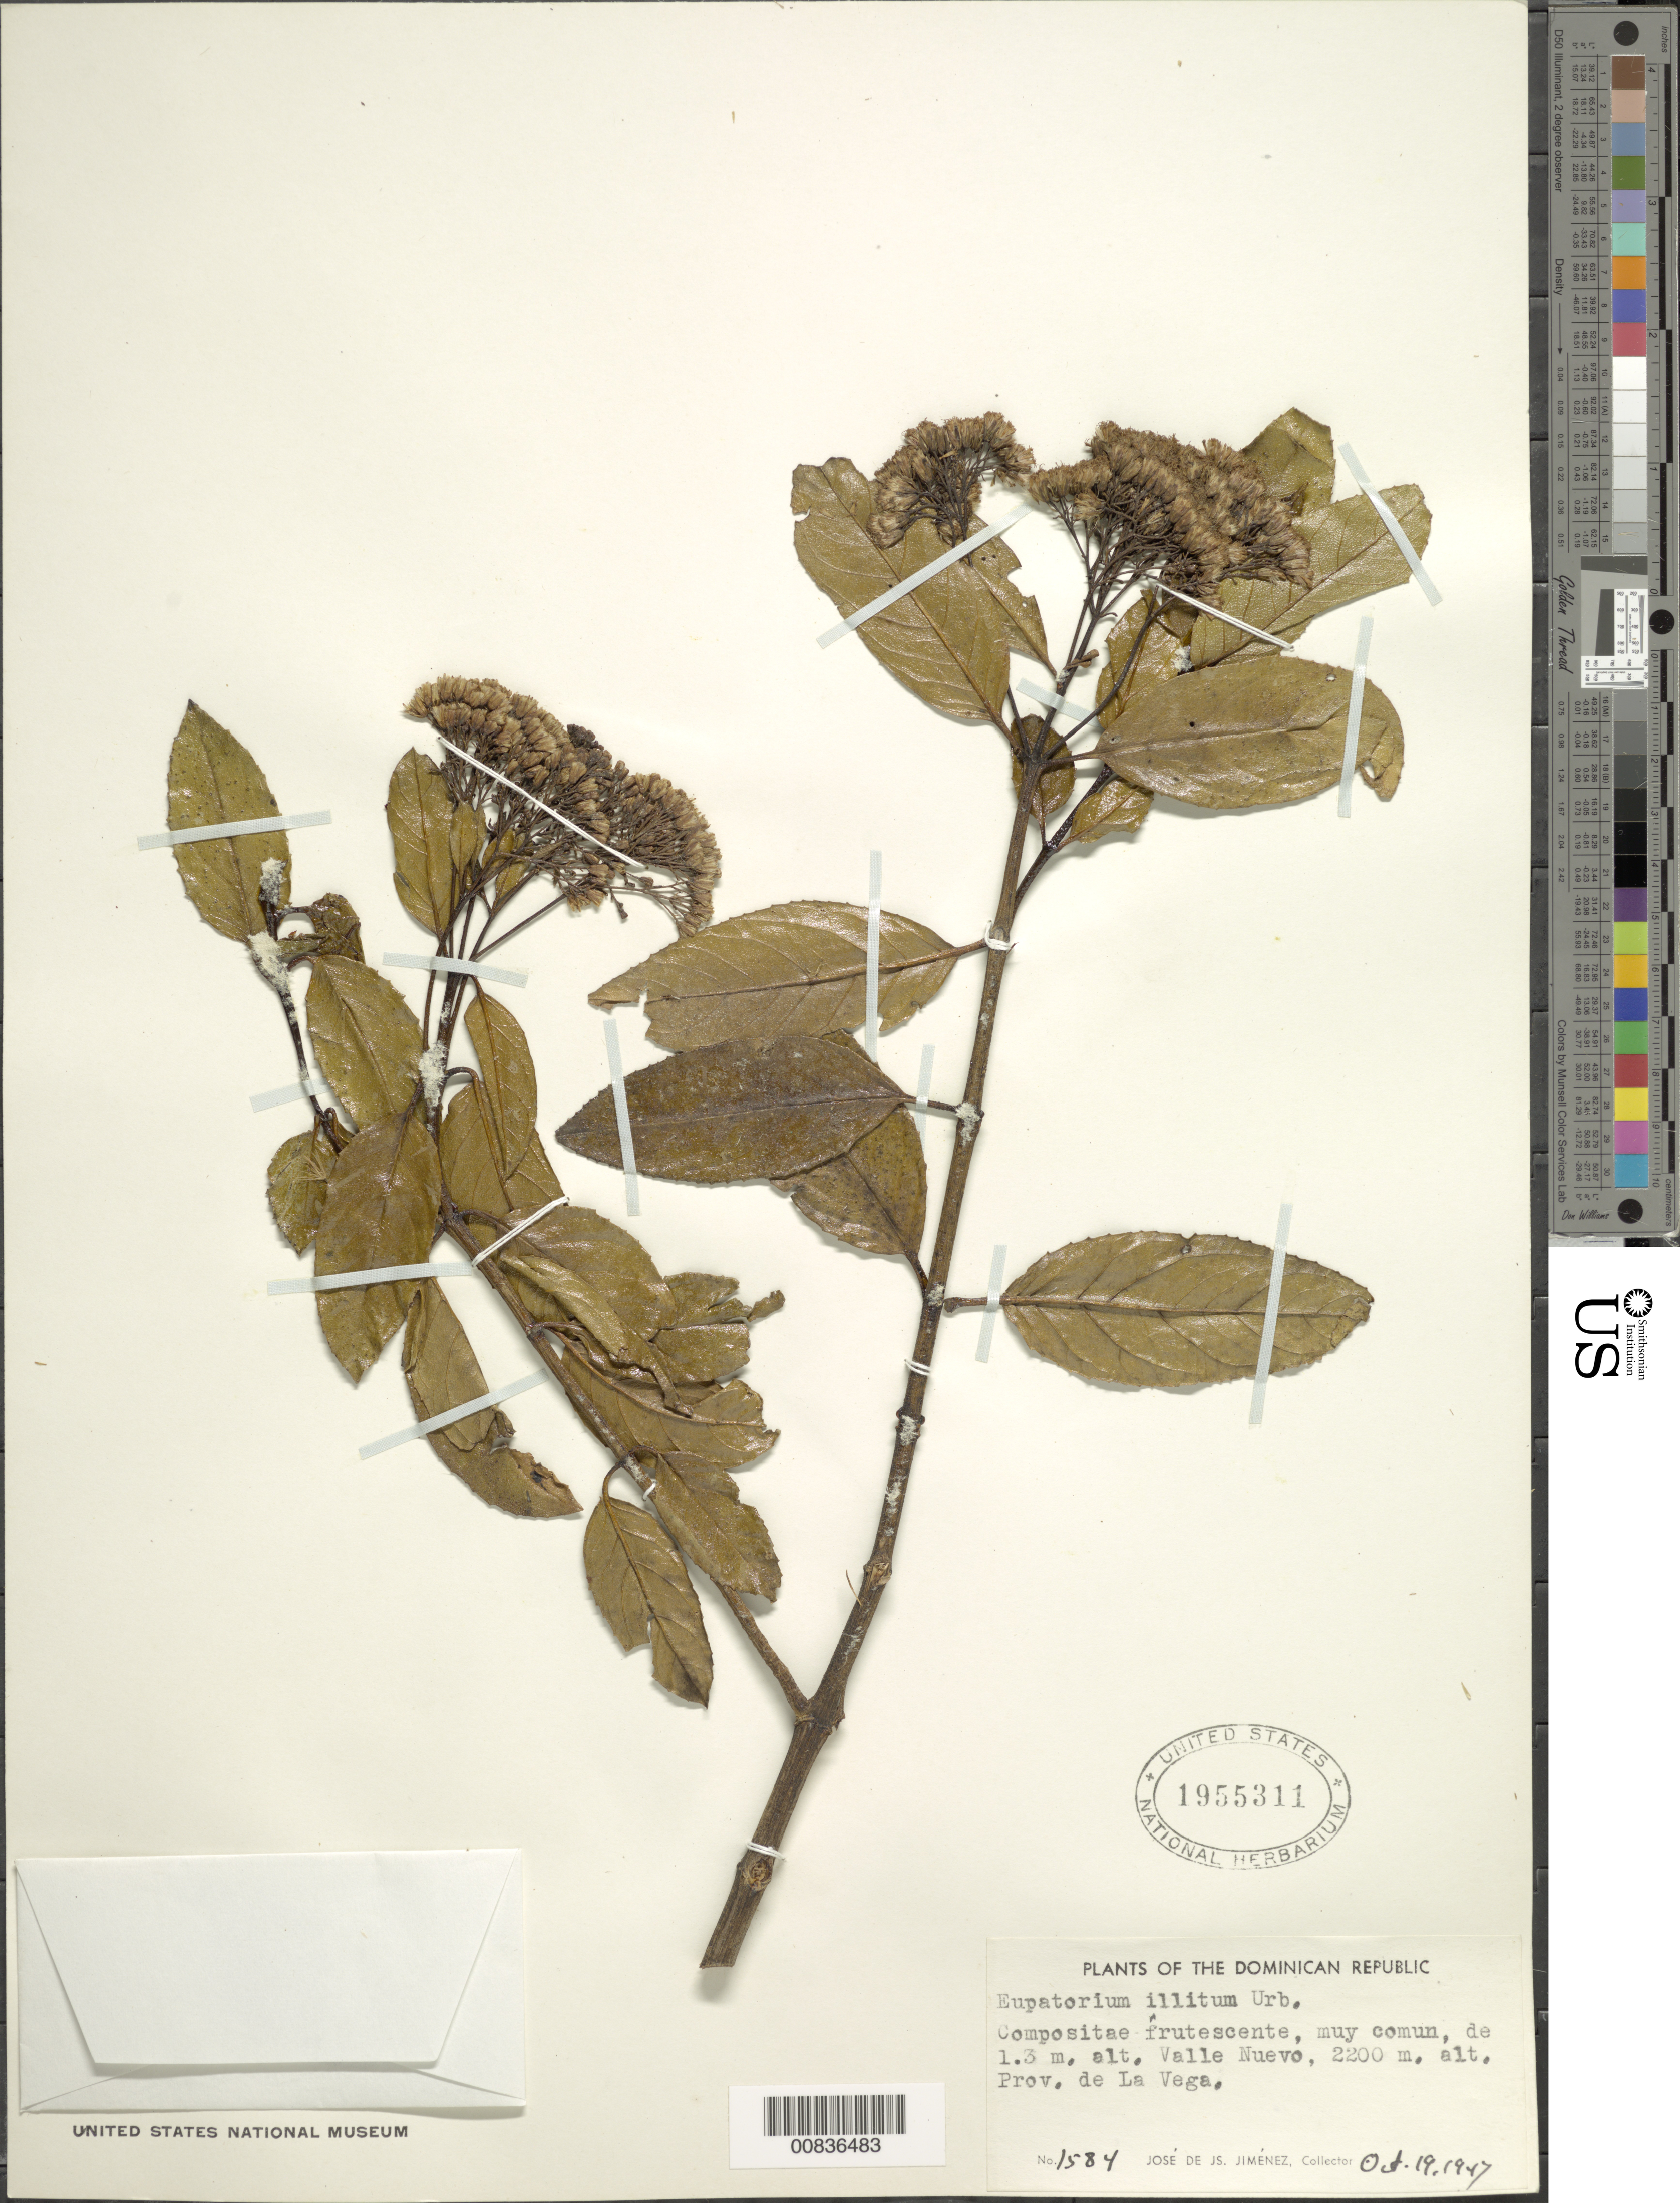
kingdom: Plantae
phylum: Tracheophyta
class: Magnoliopsida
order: Asterales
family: Asteraceae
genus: Ageratina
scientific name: Ageratina illita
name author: (Urb.) R.M. King & H. Rob.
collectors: J. J. Jiménez Almonte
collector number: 1584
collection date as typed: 19 Oct 1947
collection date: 1947-10-19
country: Dominican Republic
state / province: La Vega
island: Hispaniola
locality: Valle Nuevo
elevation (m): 2200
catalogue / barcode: US 1955311